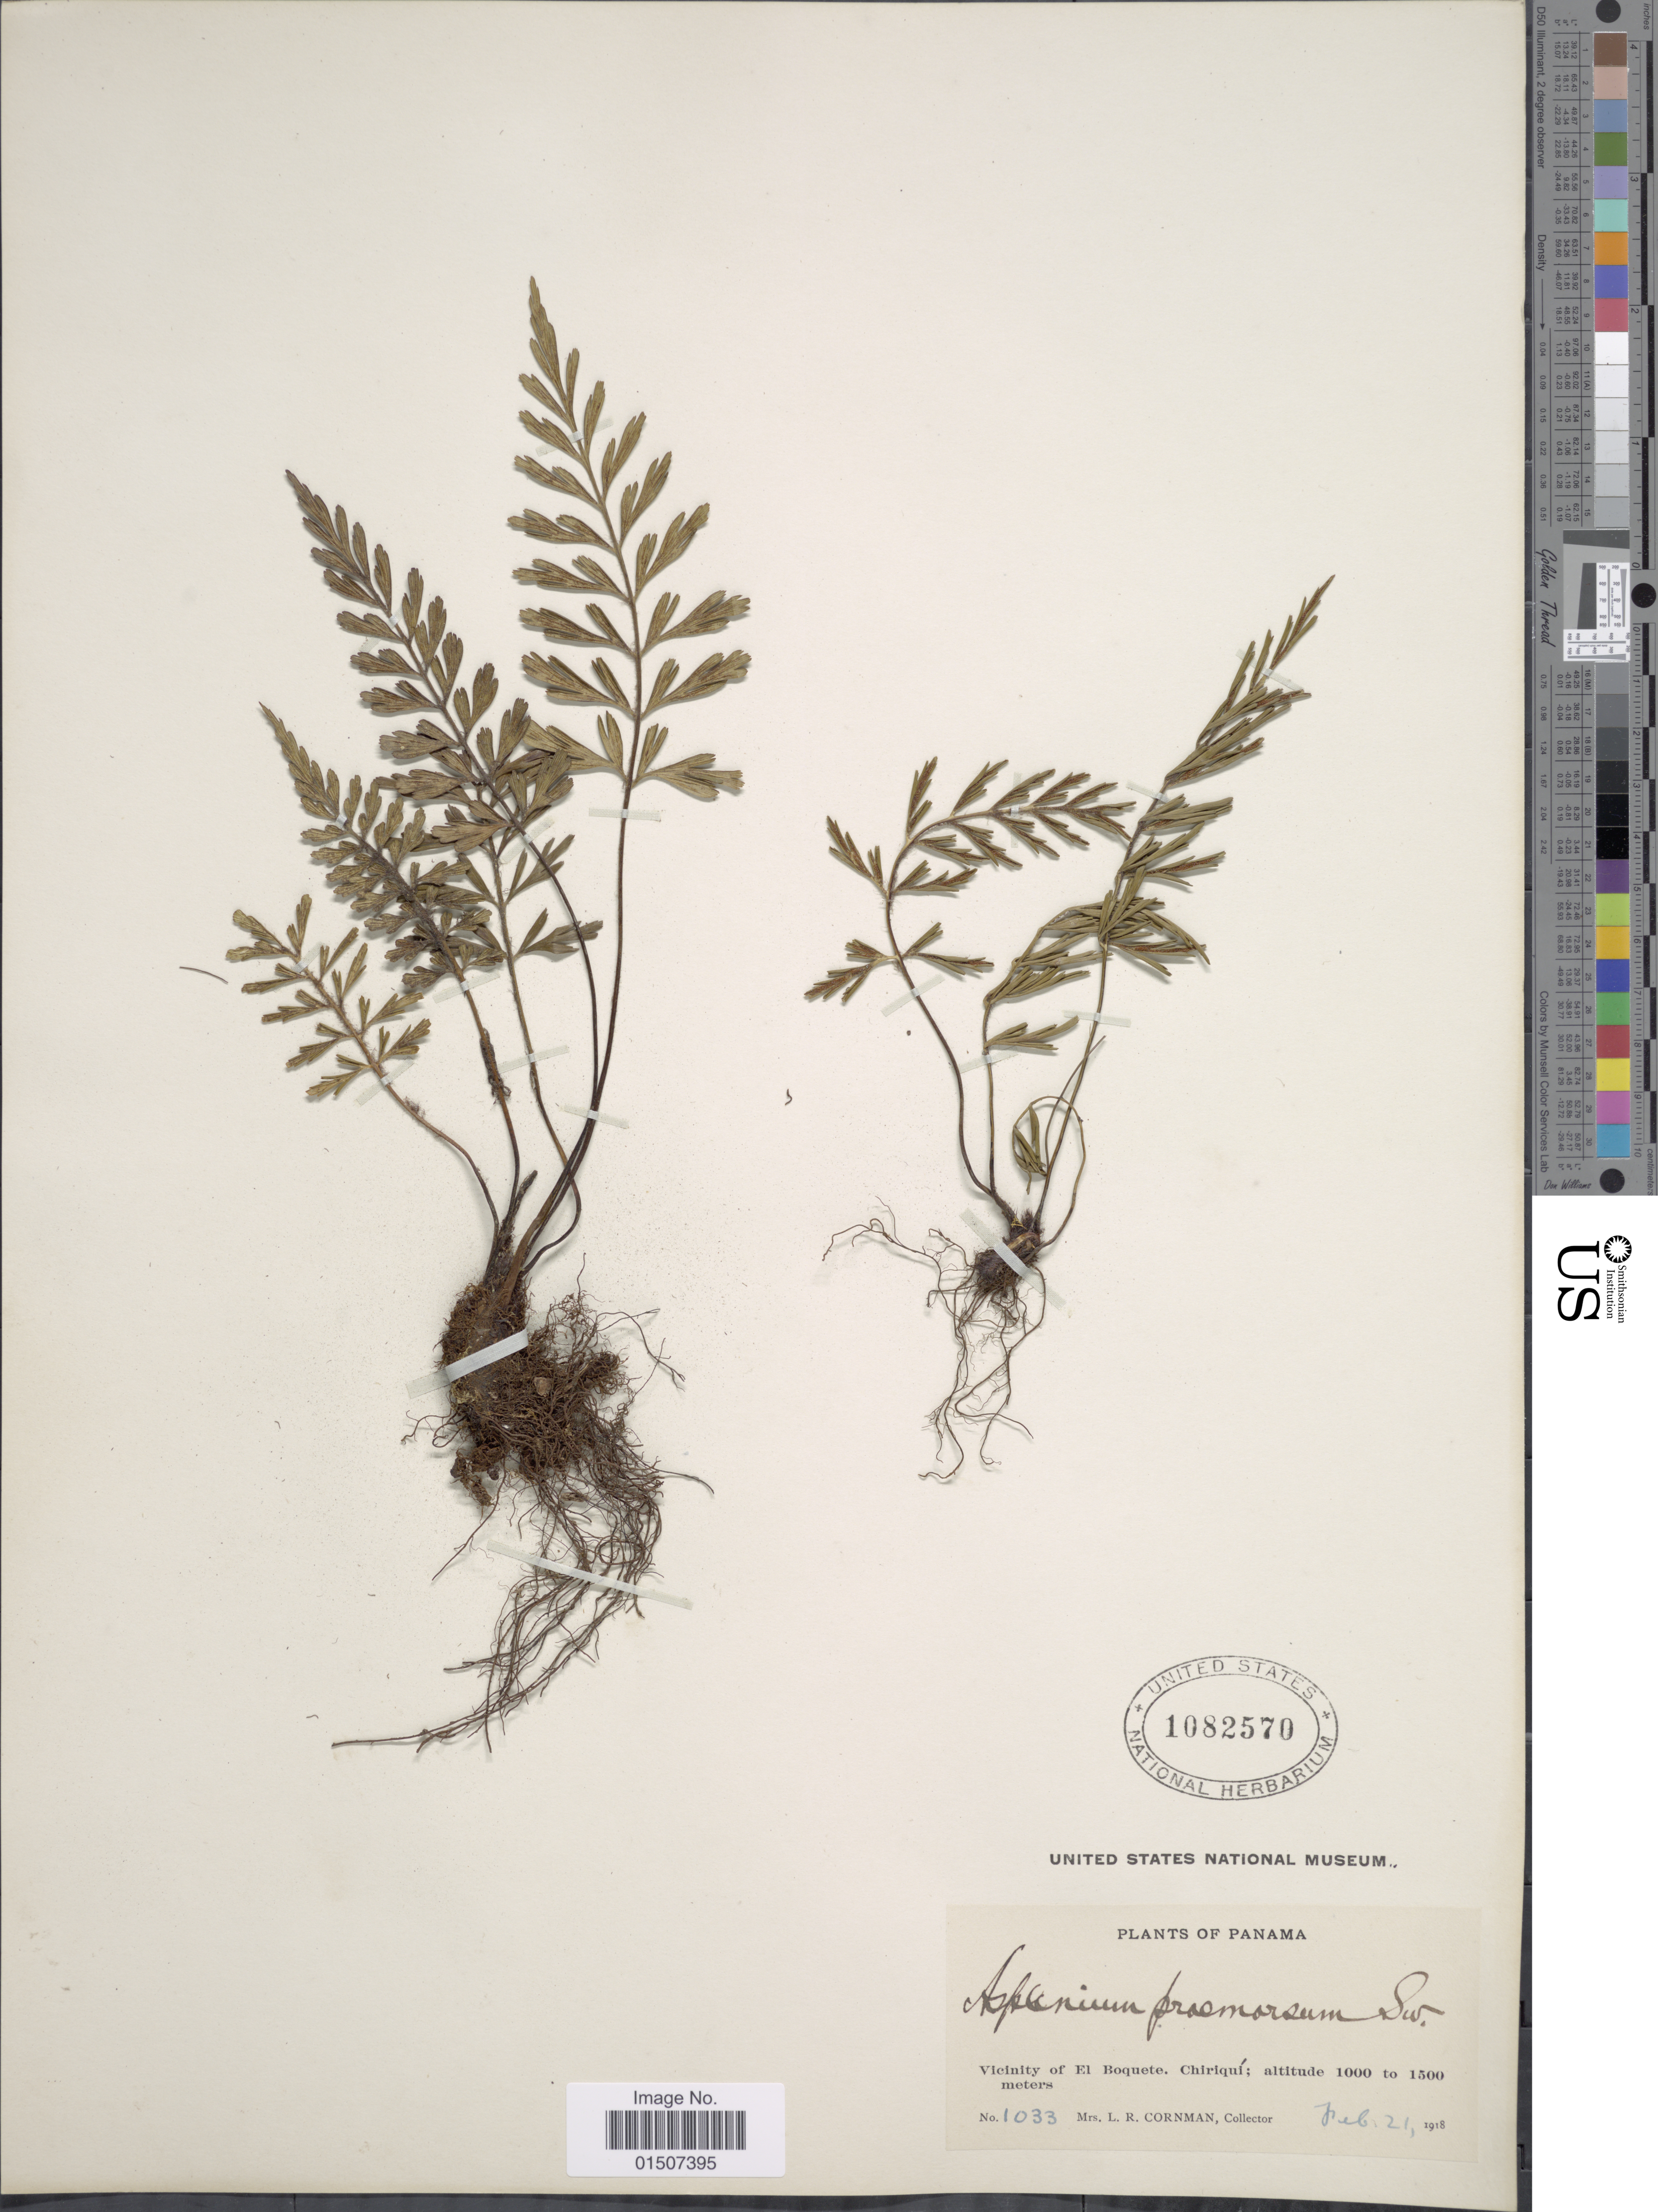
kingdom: Plantae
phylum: Tracheophyta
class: Polypodiopsida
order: Polypodiales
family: Aspleniaceae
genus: Asplenium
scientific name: Asplenium praemorsum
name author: Sw.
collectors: L. Cornman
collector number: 1033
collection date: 1918-02-21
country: Panama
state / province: Chiriqui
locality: Vicinity of El Boquete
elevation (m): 1000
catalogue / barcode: US 1082570